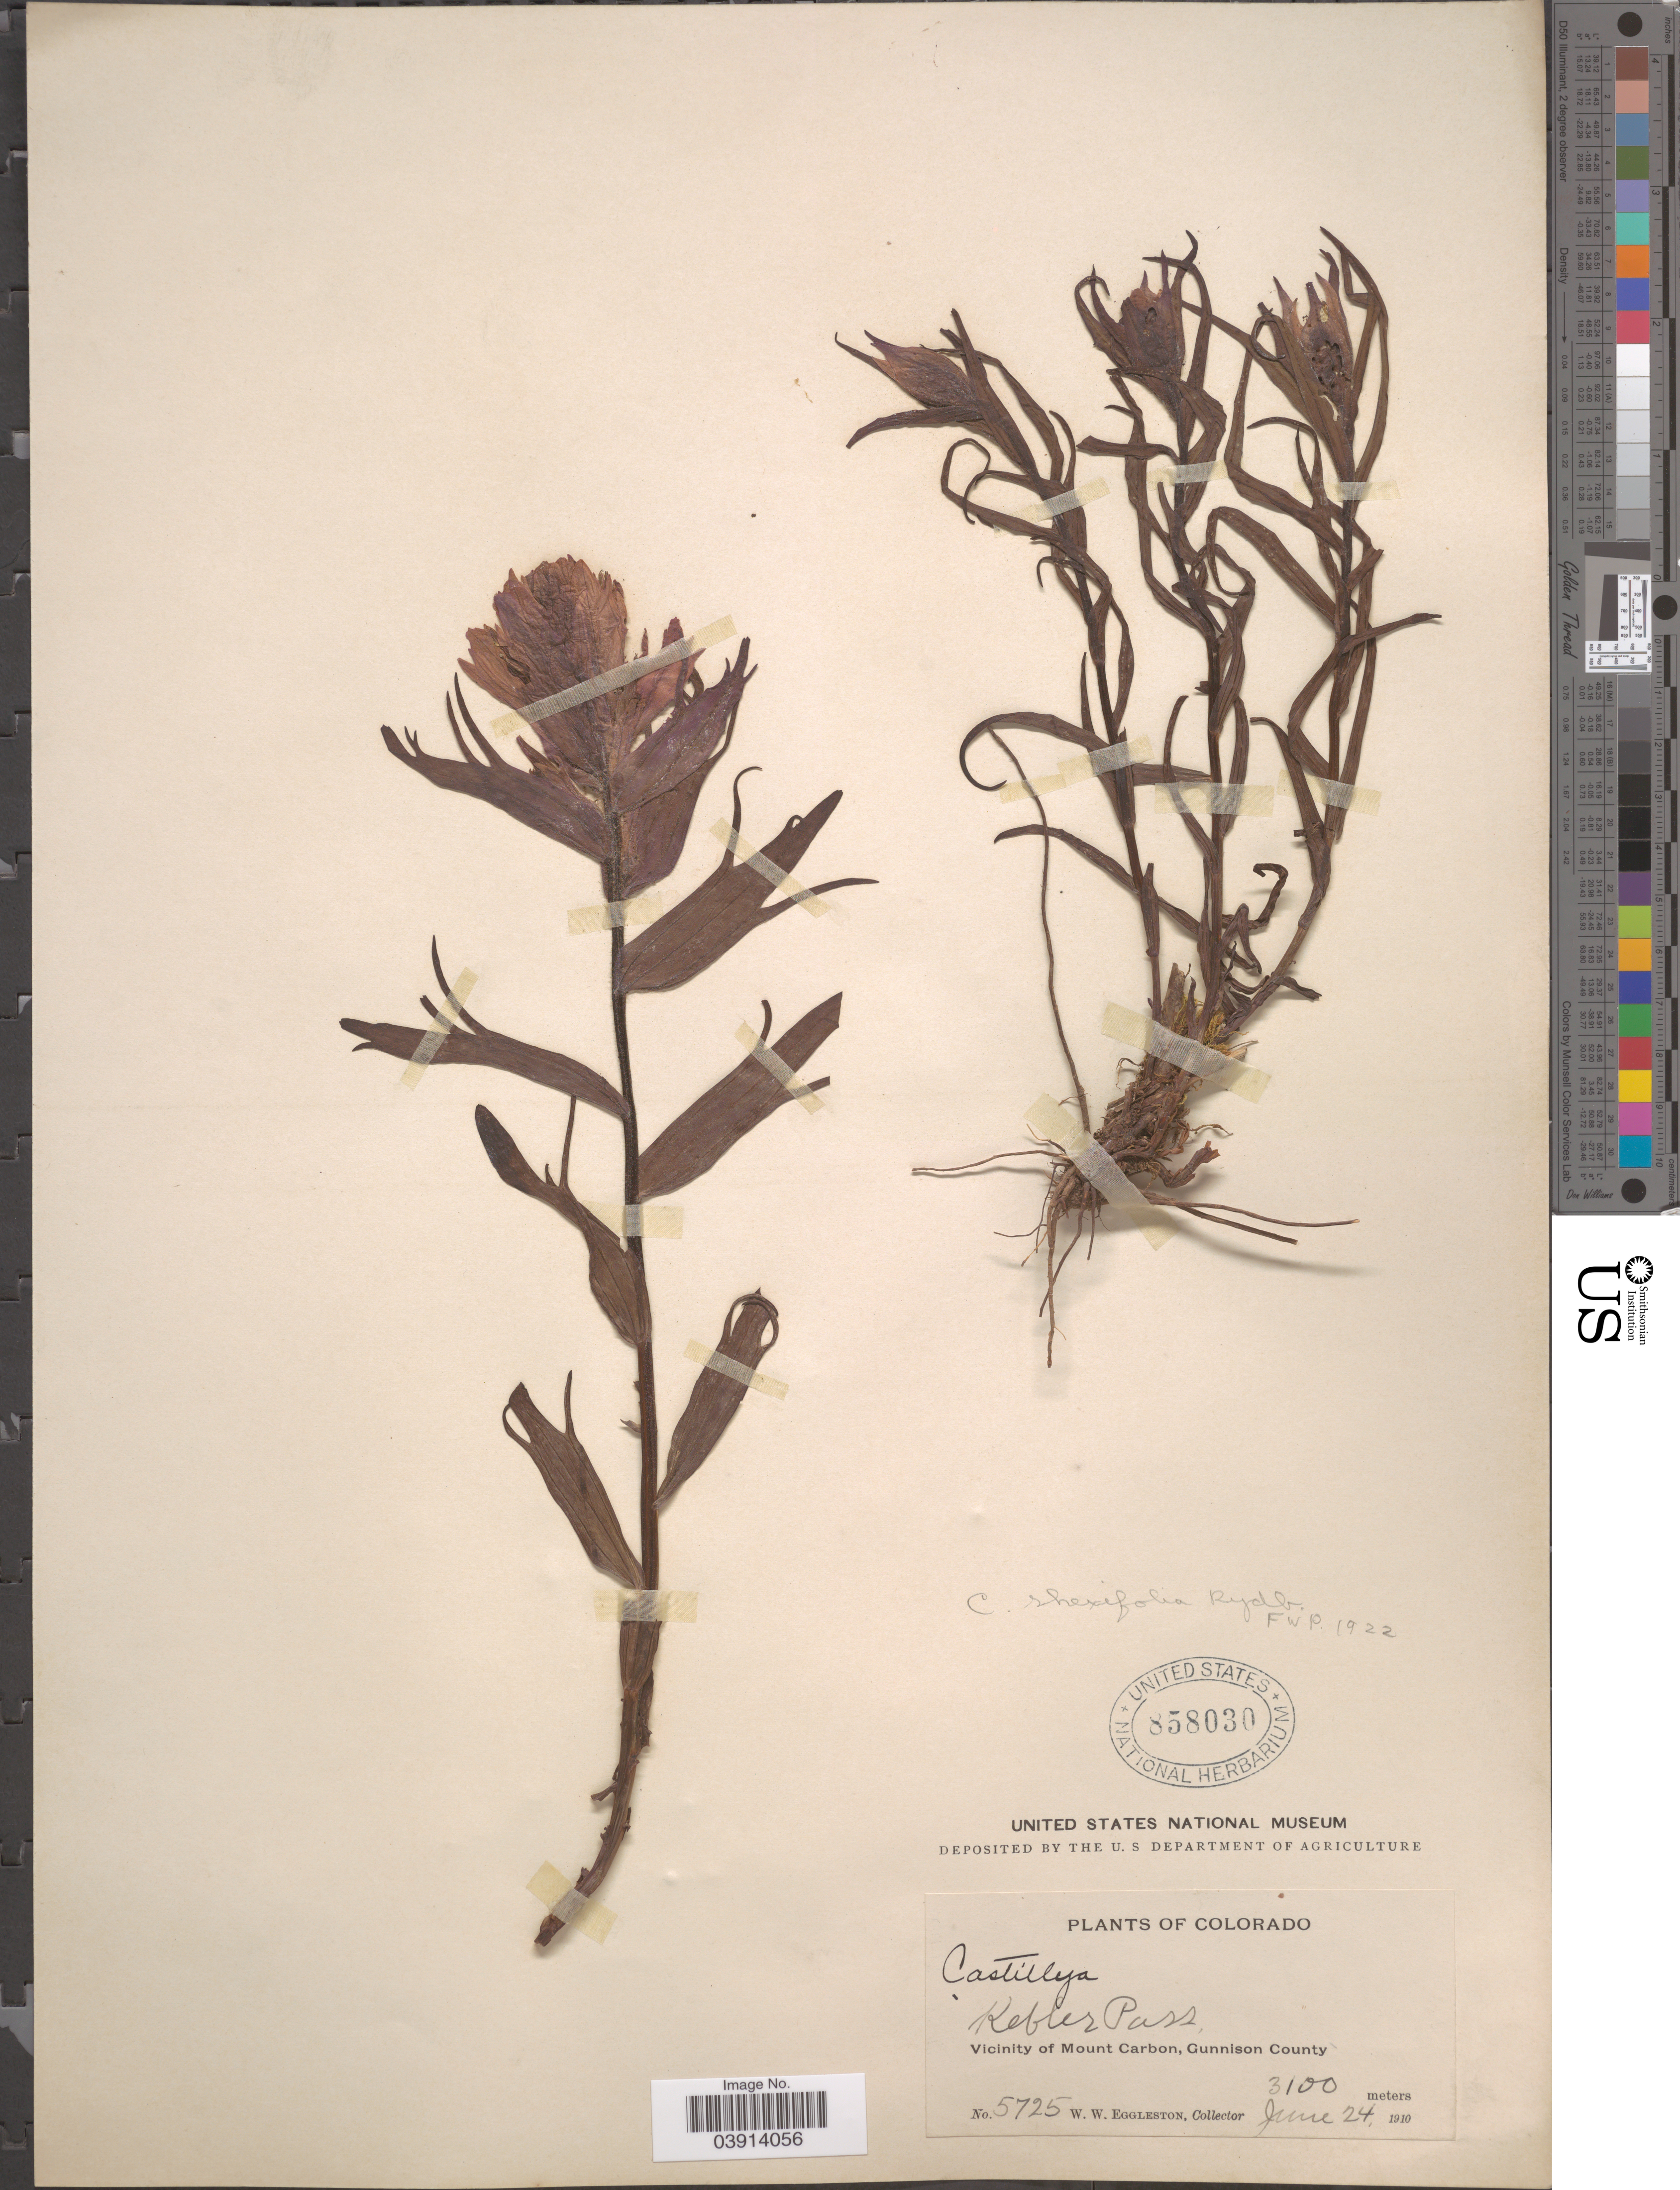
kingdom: Plantae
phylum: Tracheophyta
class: Magnoliopsida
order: Lamiales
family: Orobanchaceae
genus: Castilleja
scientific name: Castilleja rhexiifolia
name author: Rydb.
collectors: W. W. Eggleston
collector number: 5725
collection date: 1910-06-24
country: United States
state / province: Colorado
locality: Kebler Pass. Vicinity of Mount Carbon, Gunnison County.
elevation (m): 3100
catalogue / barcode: US 858030